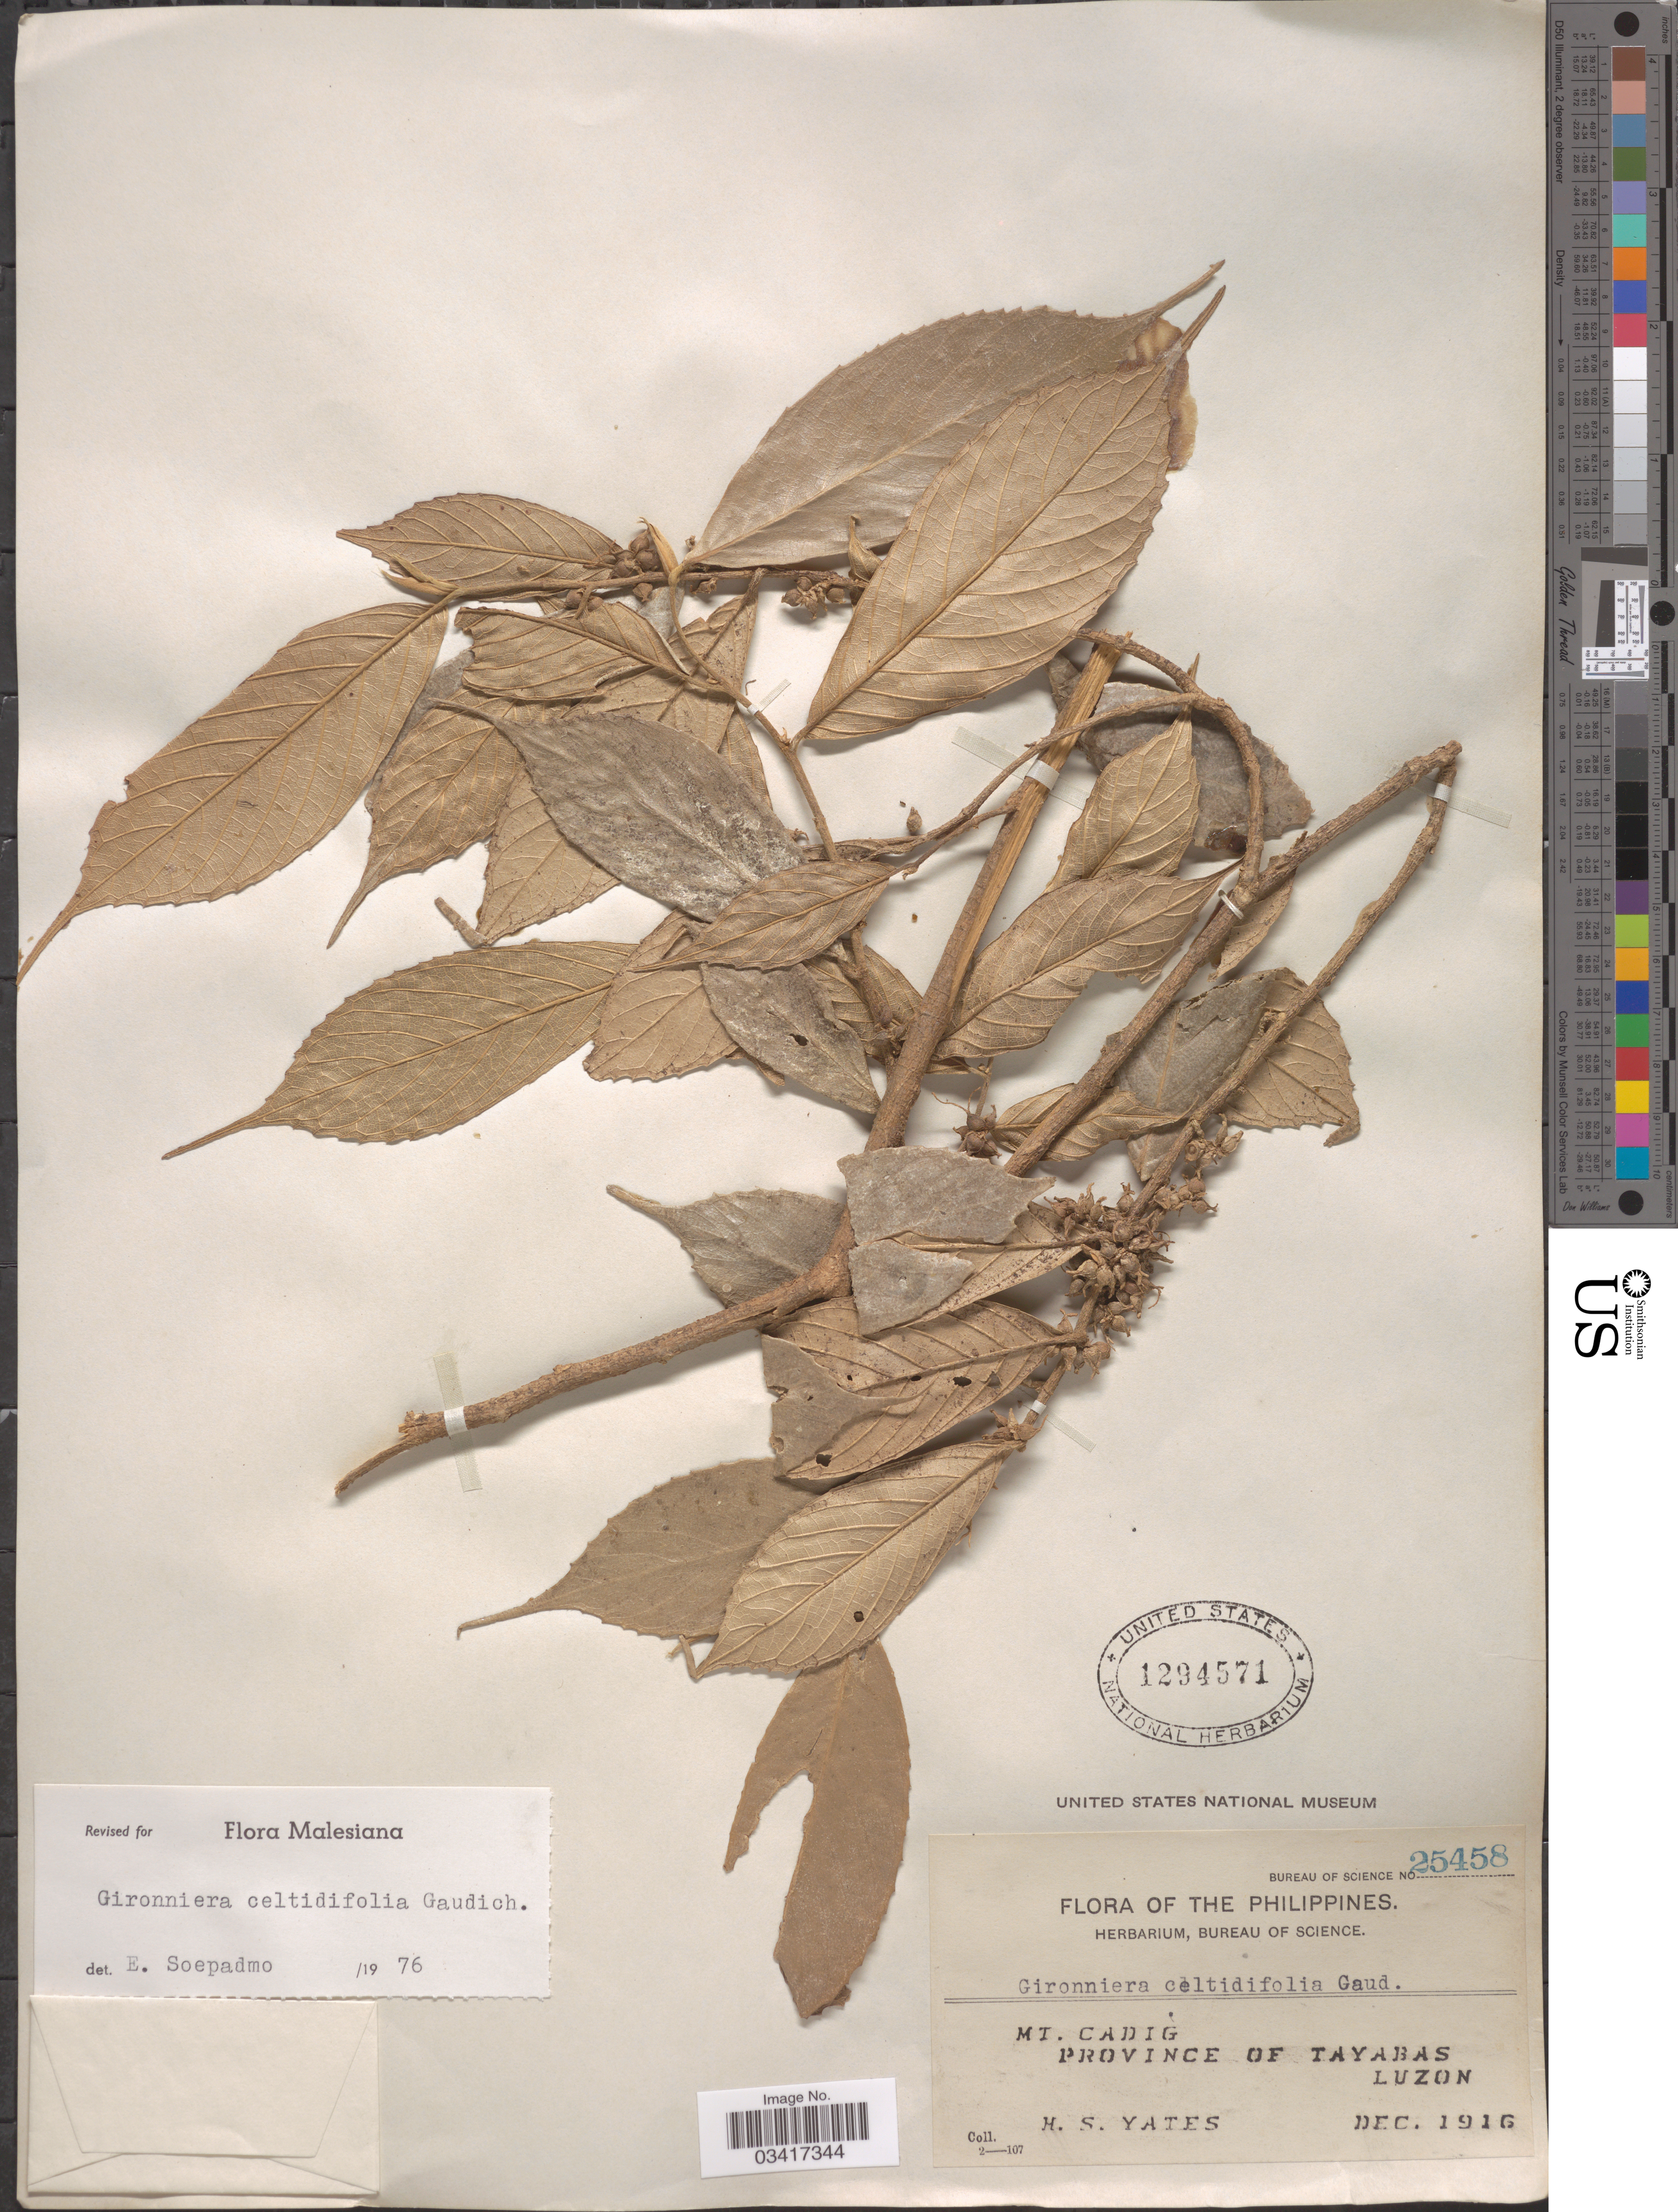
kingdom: Plantae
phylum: Tracheophyta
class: Magnoliopsida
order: Rosales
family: Cannabaceae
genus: Gironniera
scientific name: Gironniera celtidifolia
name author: Gaudich.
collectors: H. S. Yates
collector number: Bureau of Science 25458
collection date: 1916-12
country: Philippines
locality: Mt. Cadig. Province of Tayabas, Luzon.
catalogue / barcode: US 1294571